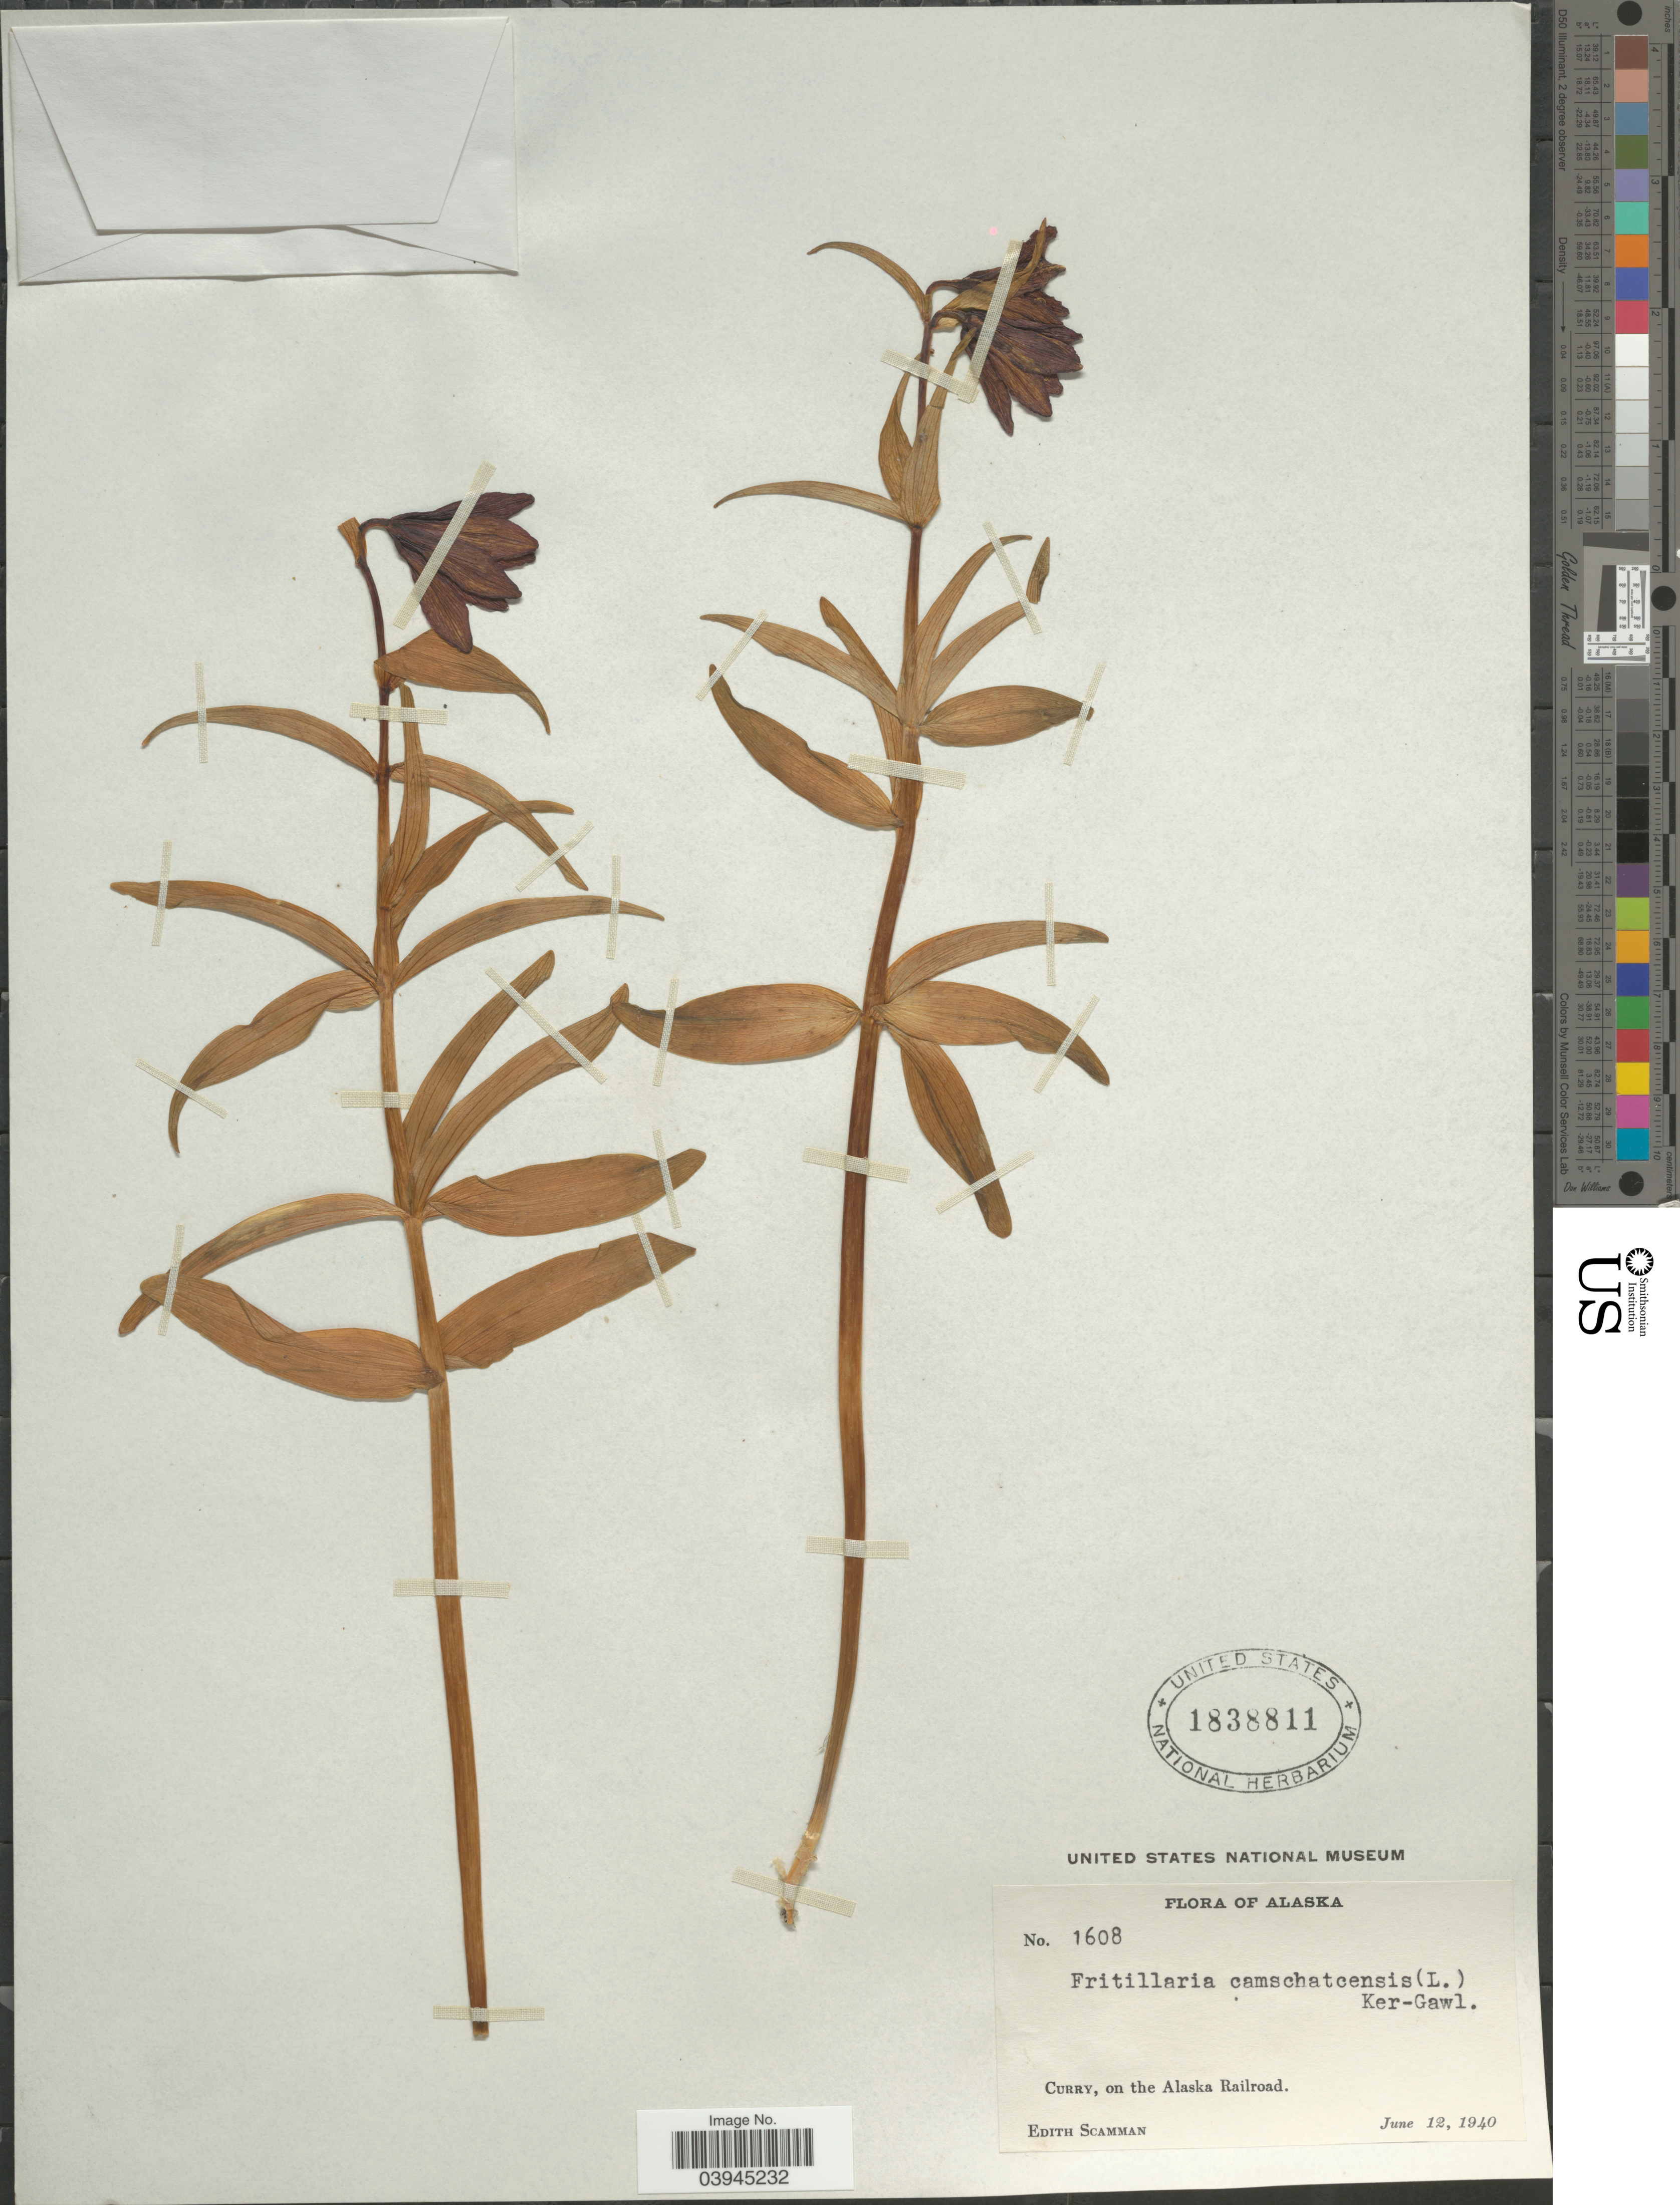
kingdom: Plantae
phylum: Tracheophyta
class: Liliopsida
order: Liliales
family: Liliaceae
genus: Fritillaria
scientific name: Fritillaria camschatcensis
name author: (L.) Ker Gawl.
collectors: E. Scamman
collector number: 1608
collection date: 1940-06-12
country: United States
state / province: Alaska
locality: Curry, on the Alaska Railroad.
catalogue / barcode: US 1838811